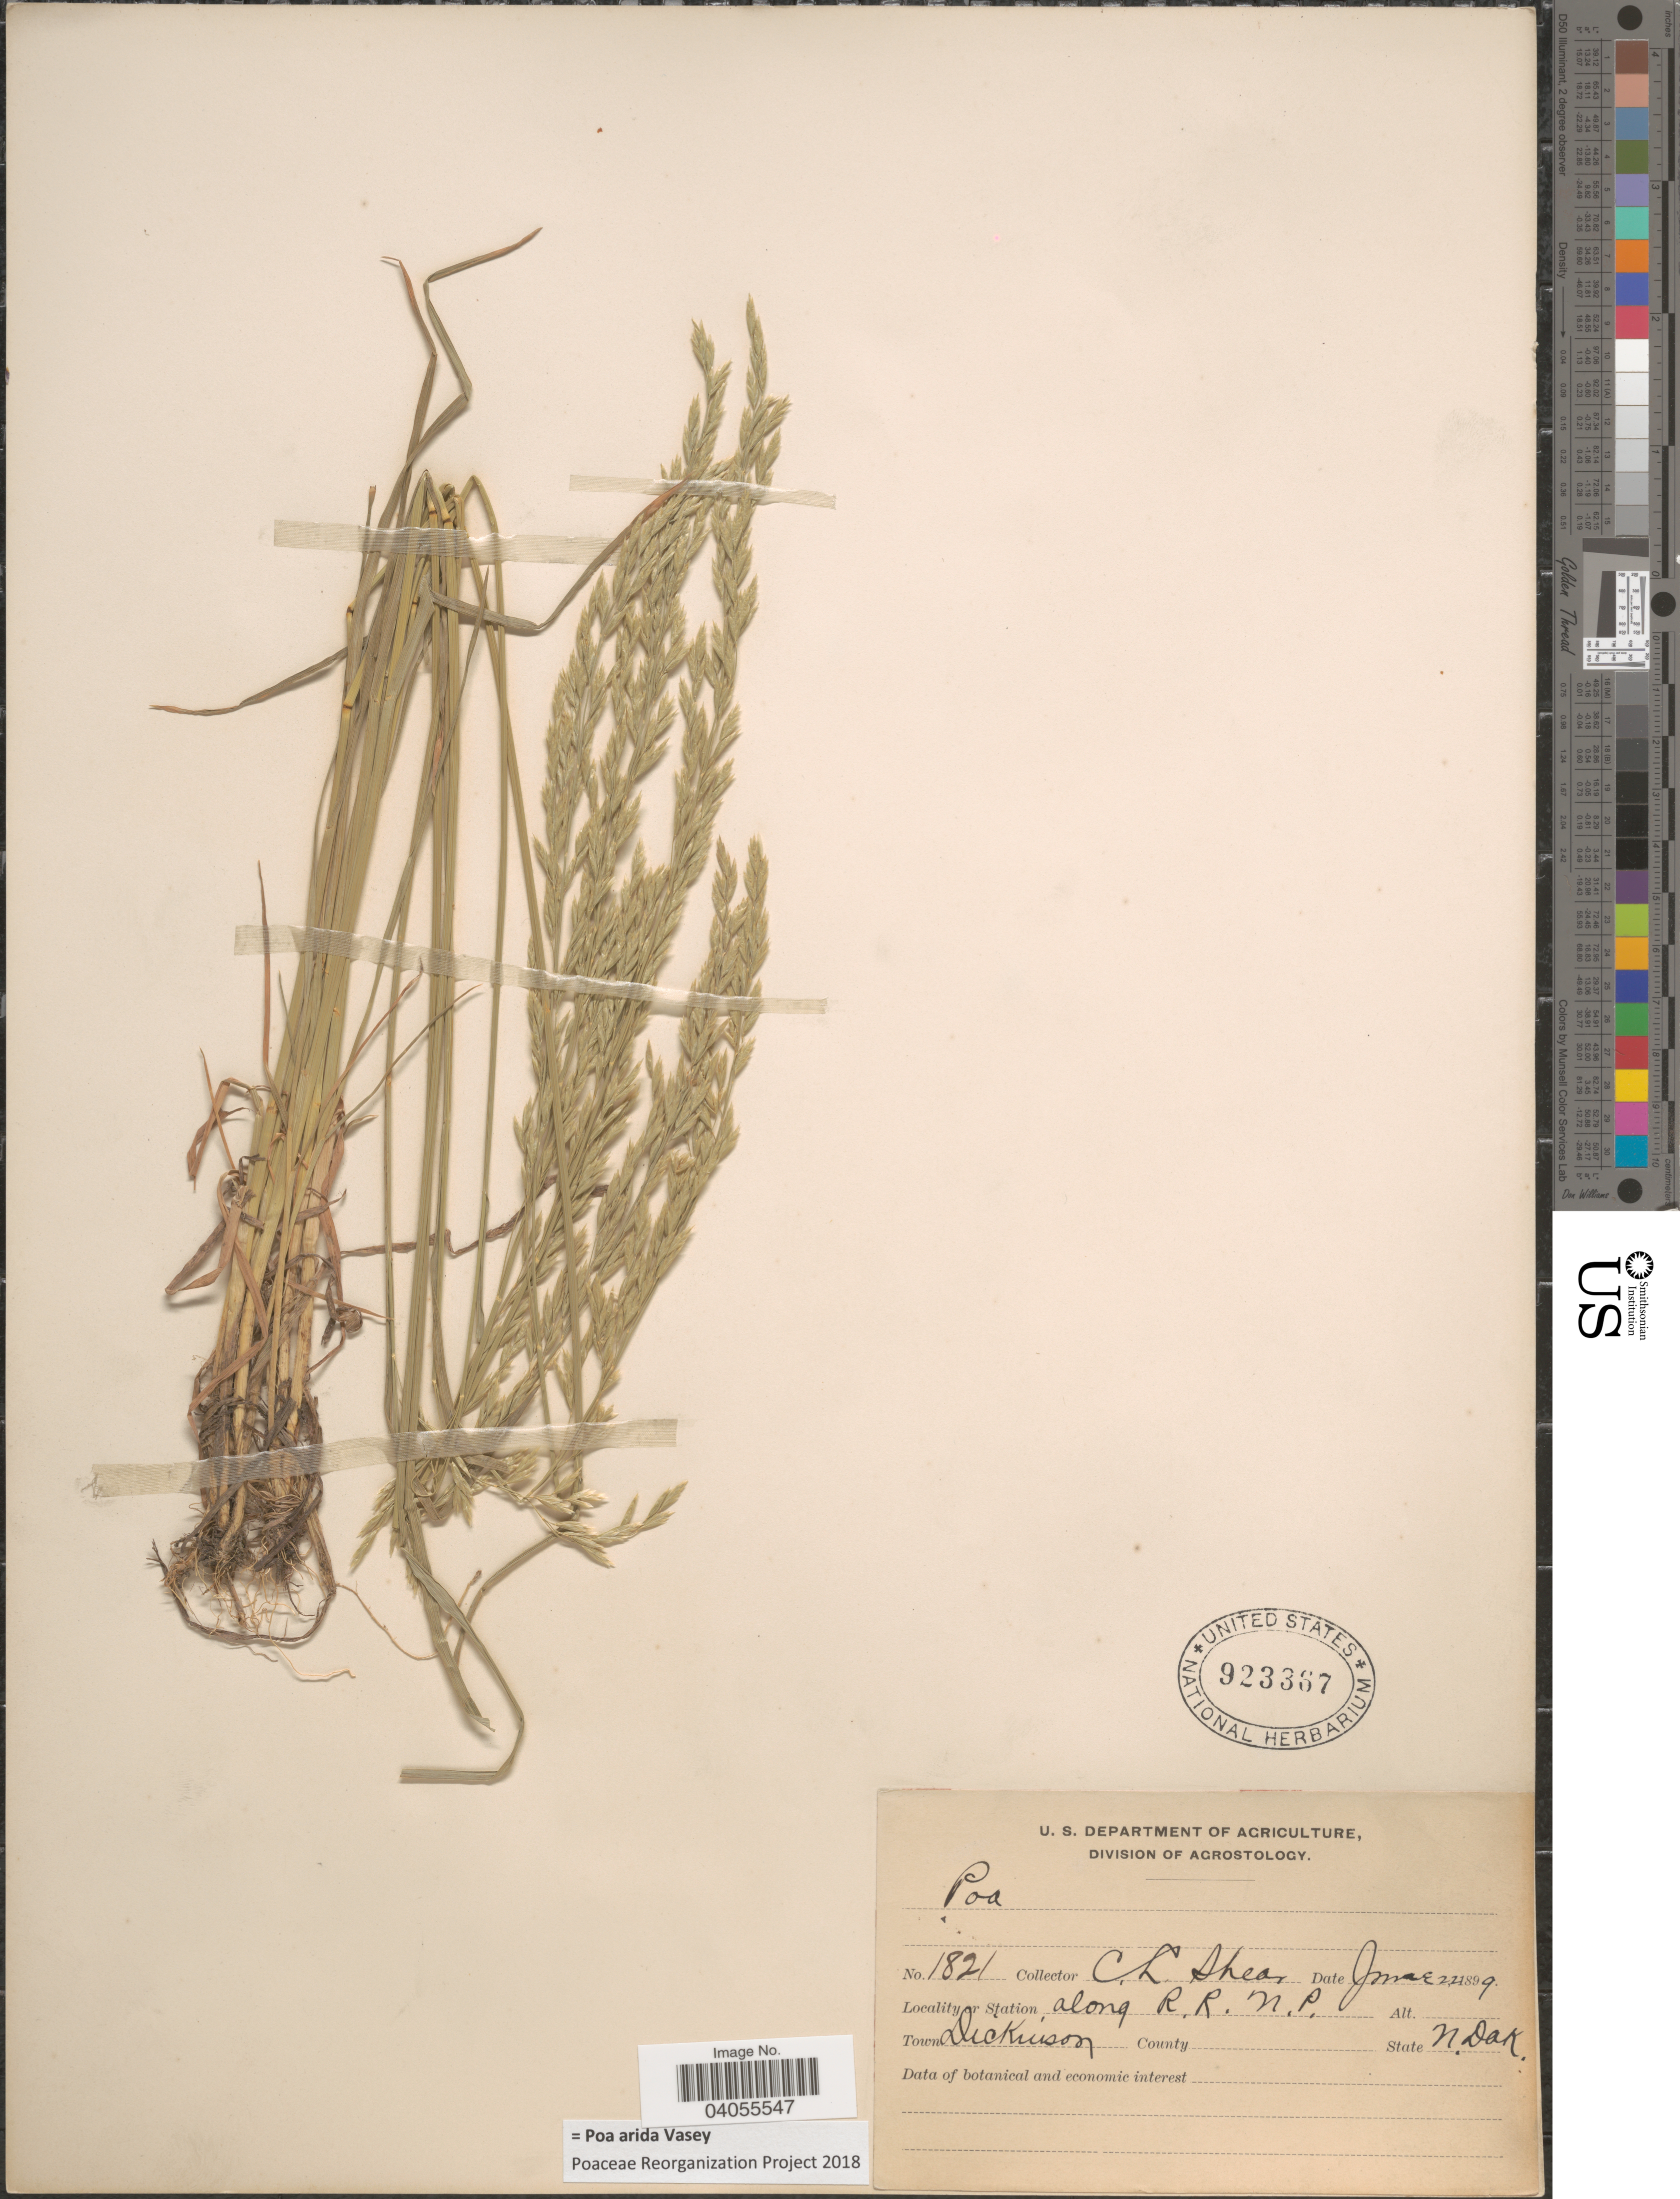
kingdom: Plantae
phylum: Tracheophyta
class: Liliopsida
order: Poales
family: Poaceae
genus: Poa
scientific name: Poa arida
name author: Vasey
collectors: C. L. Shear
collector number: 1821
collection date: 1899-06-22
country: United States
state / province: North Dakota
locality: Station along R.R.N.P. Town Dickinson.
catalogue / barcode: US 923367